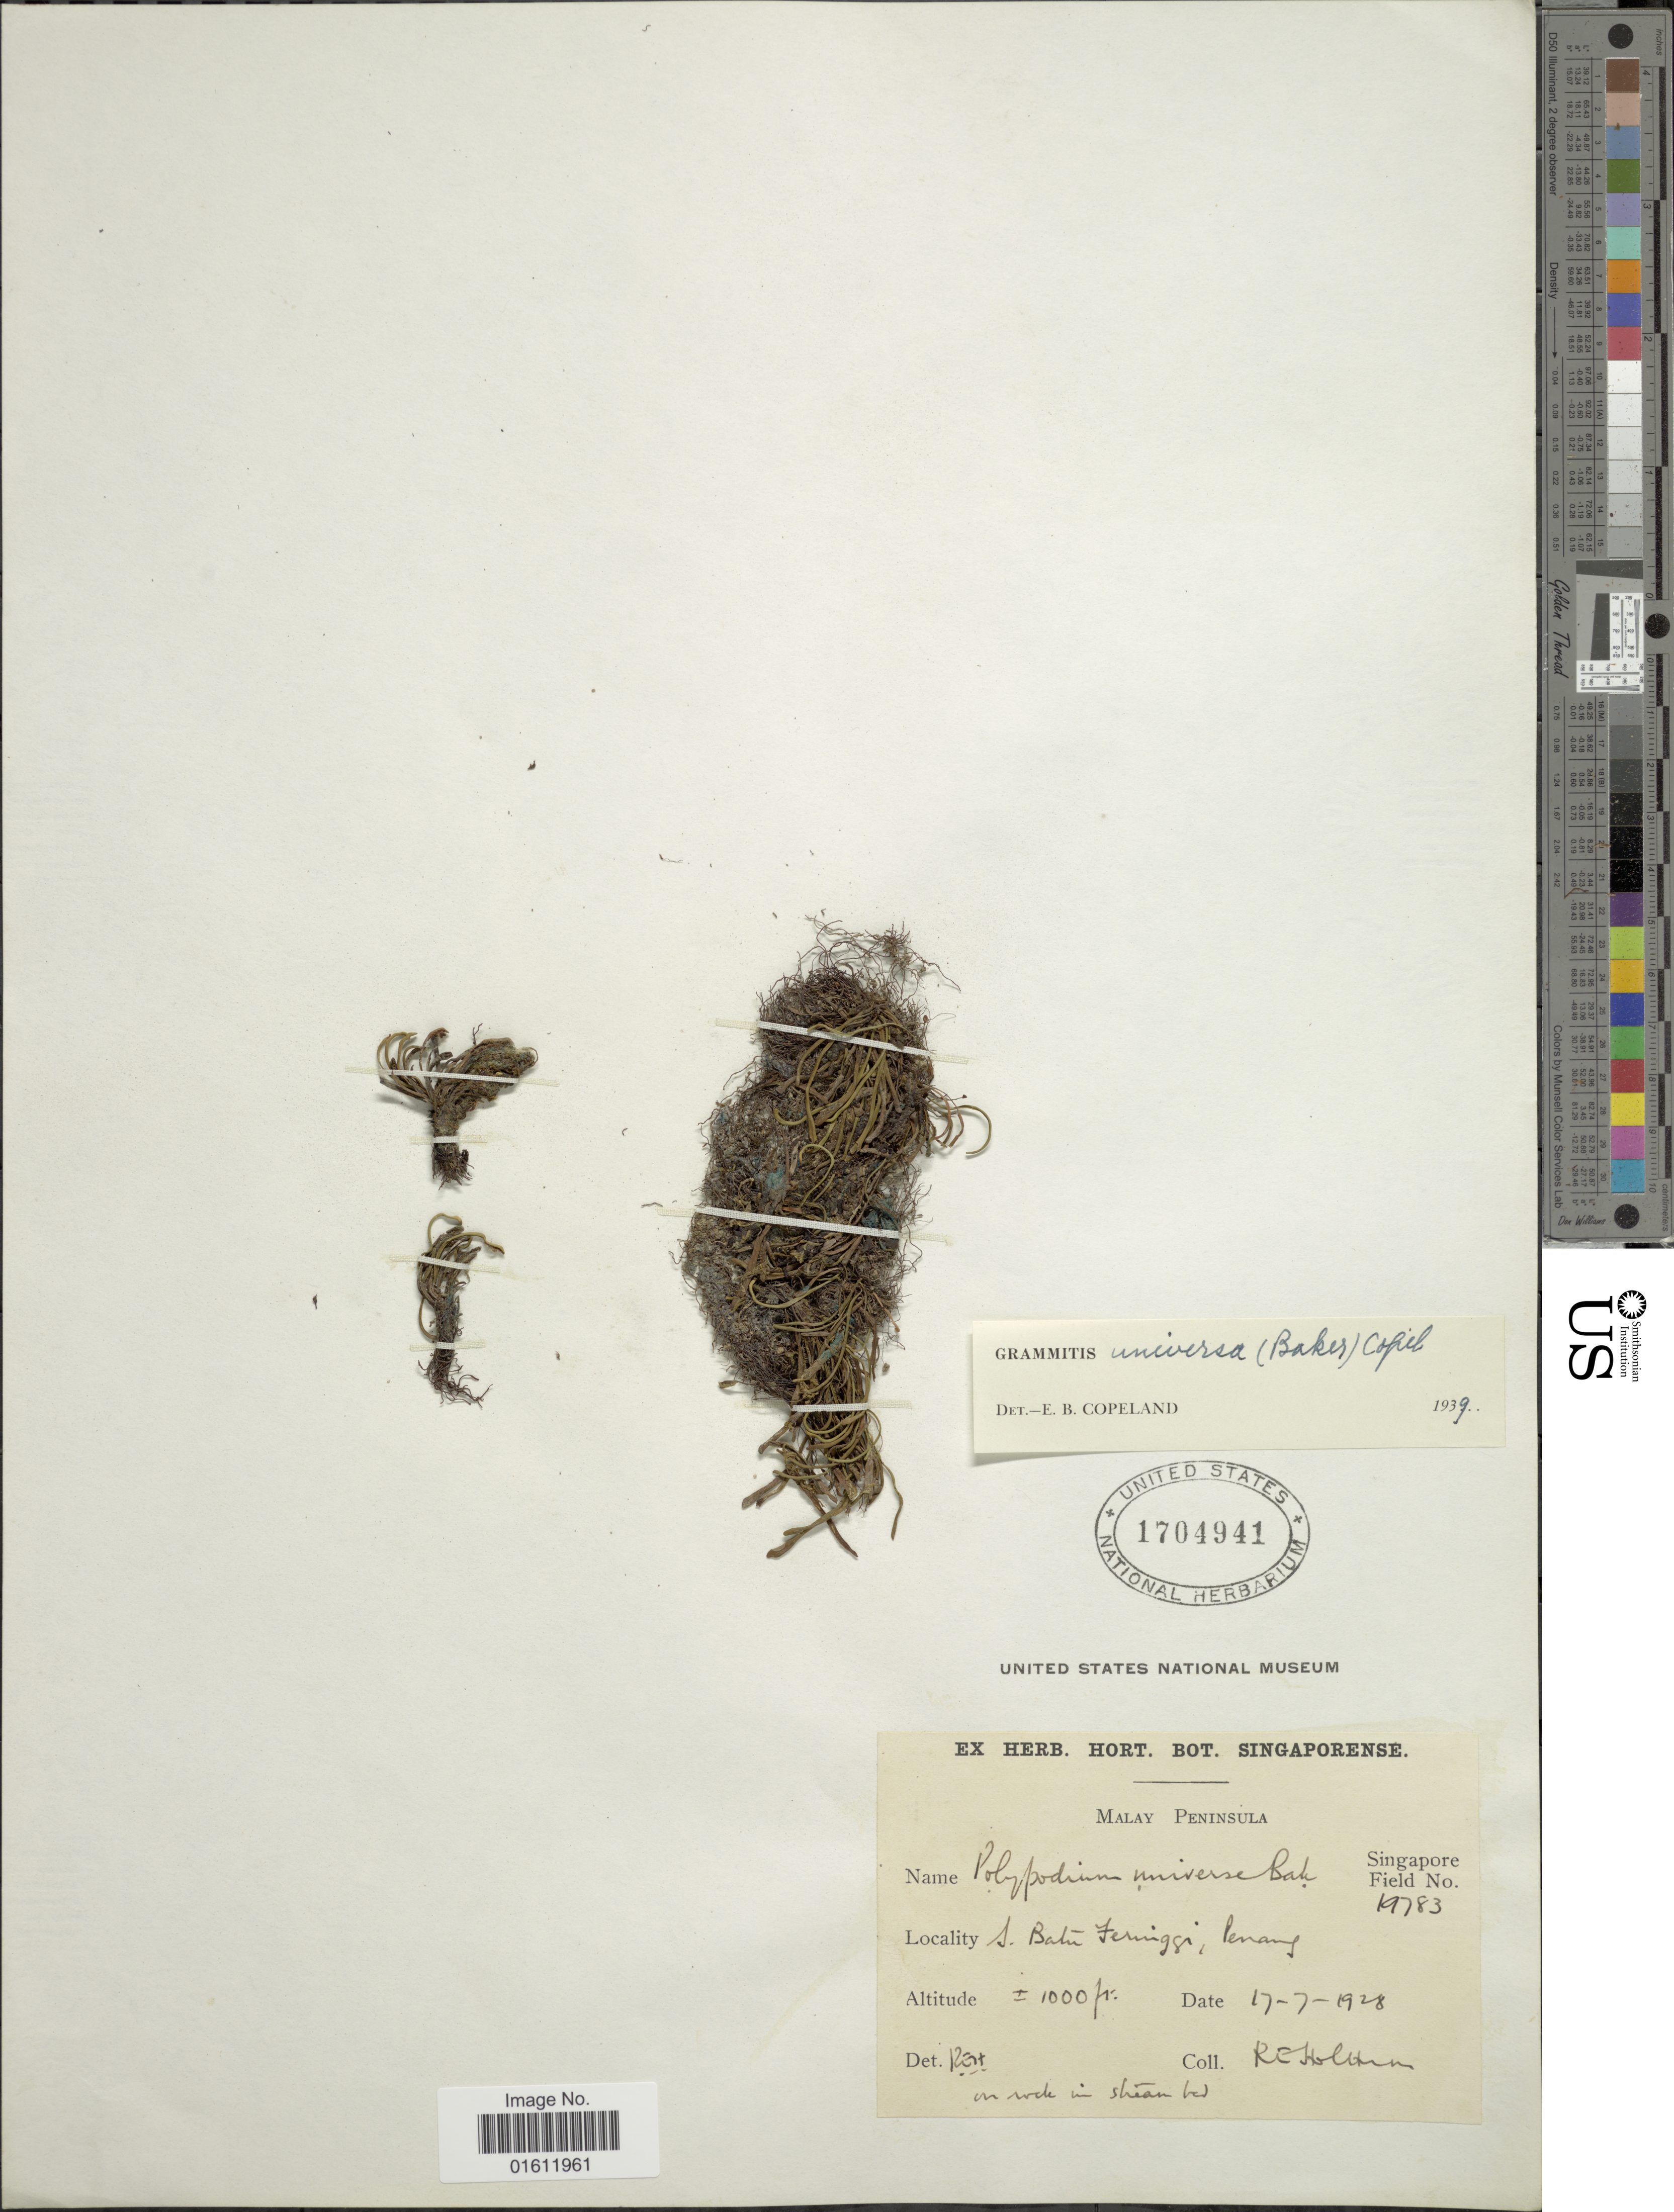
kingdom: Plantae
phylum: Tracheophyta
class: Polypodiopsida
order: Polypodiales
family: Polypodiaceae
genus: Oreogrammitis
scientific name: Oreogrammitis universa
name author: (Baker) Parris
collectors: R. E. Holttum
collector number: Singapore Field 19783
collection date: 1928-07-17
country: Malaysia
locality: Malay Peninsula: S Batu Ferringgi, Penang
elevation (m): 305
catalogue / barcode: US 1704941